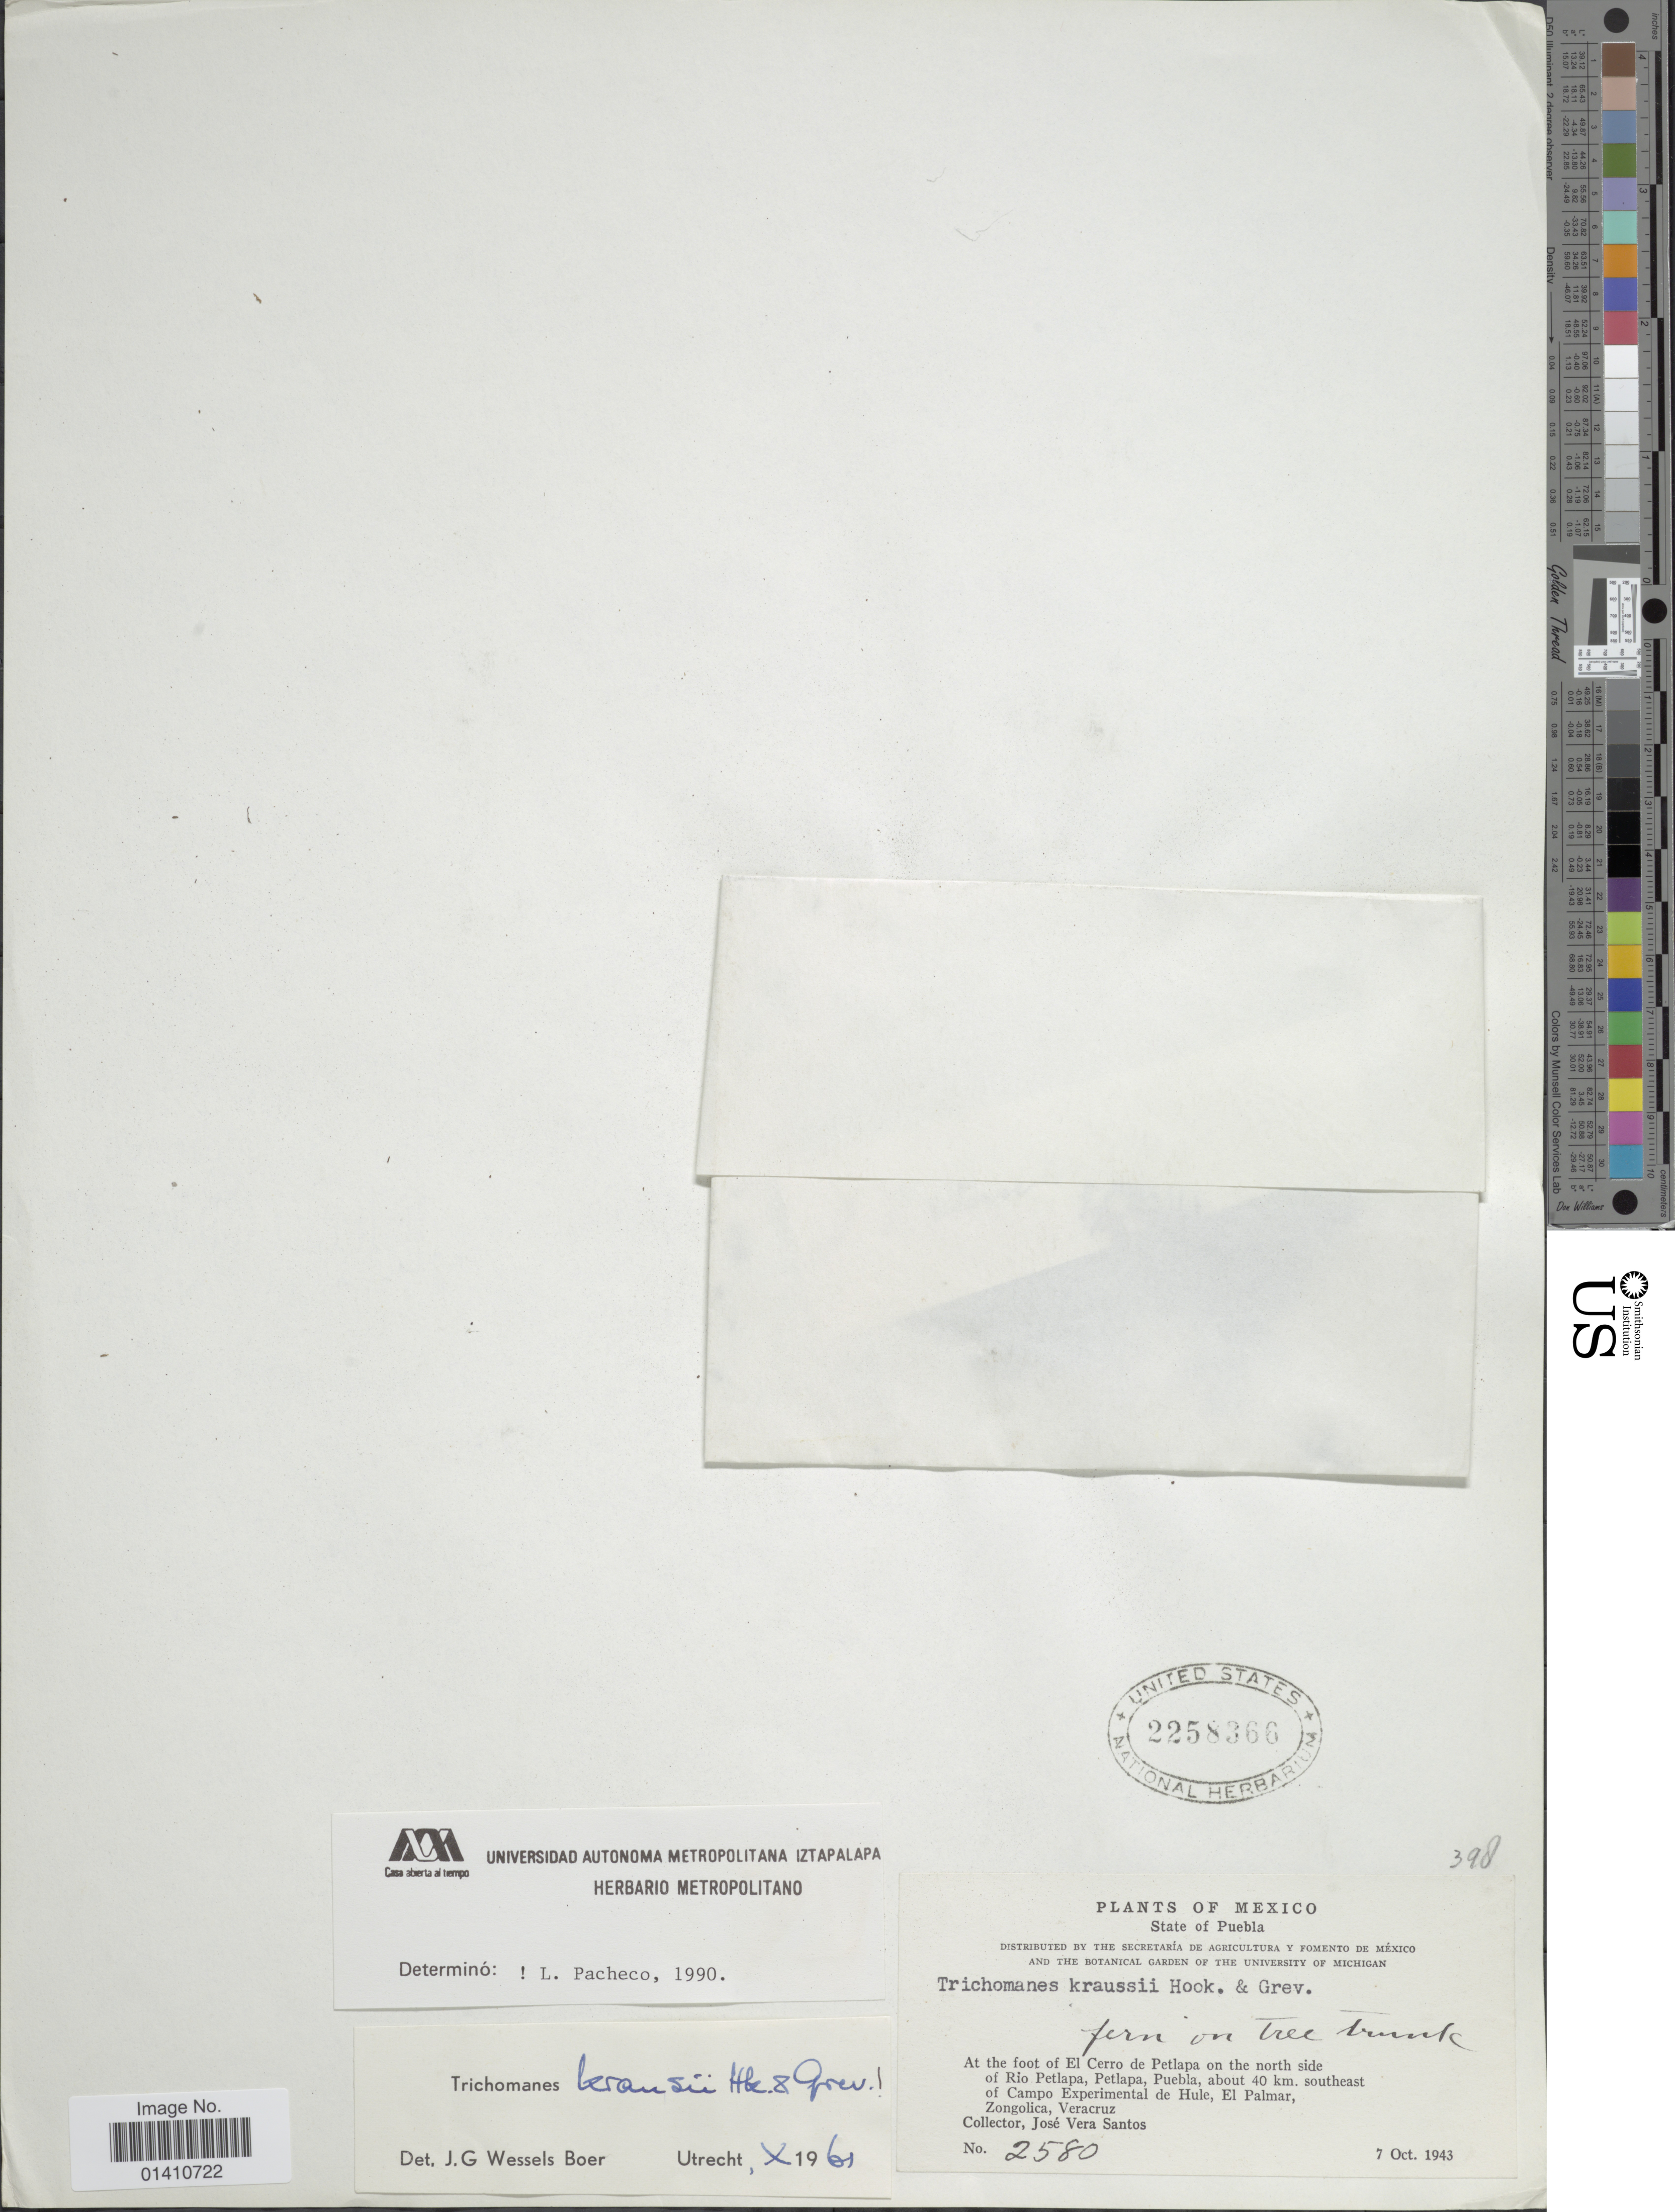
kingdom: Plantae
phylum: Tracheophyta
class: Polypodiopsida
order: Hymenophyllales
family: Hymenophyllaceae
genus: Didymoglossum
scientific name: Didymoglossum kraussii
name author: (Hook. & Grev.) C. Presl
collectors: J. V. Santos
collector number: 2580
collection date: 1943-10-07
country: Mexico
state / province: Puebla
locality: State of Puebla. At the foot El Cerro de Petlapa on the north side of Rio Petlapa,petlapa Puebla, about 40 km. southeast of Campo Experimental de Hu;e, El Palmar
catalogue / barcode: US 2258366